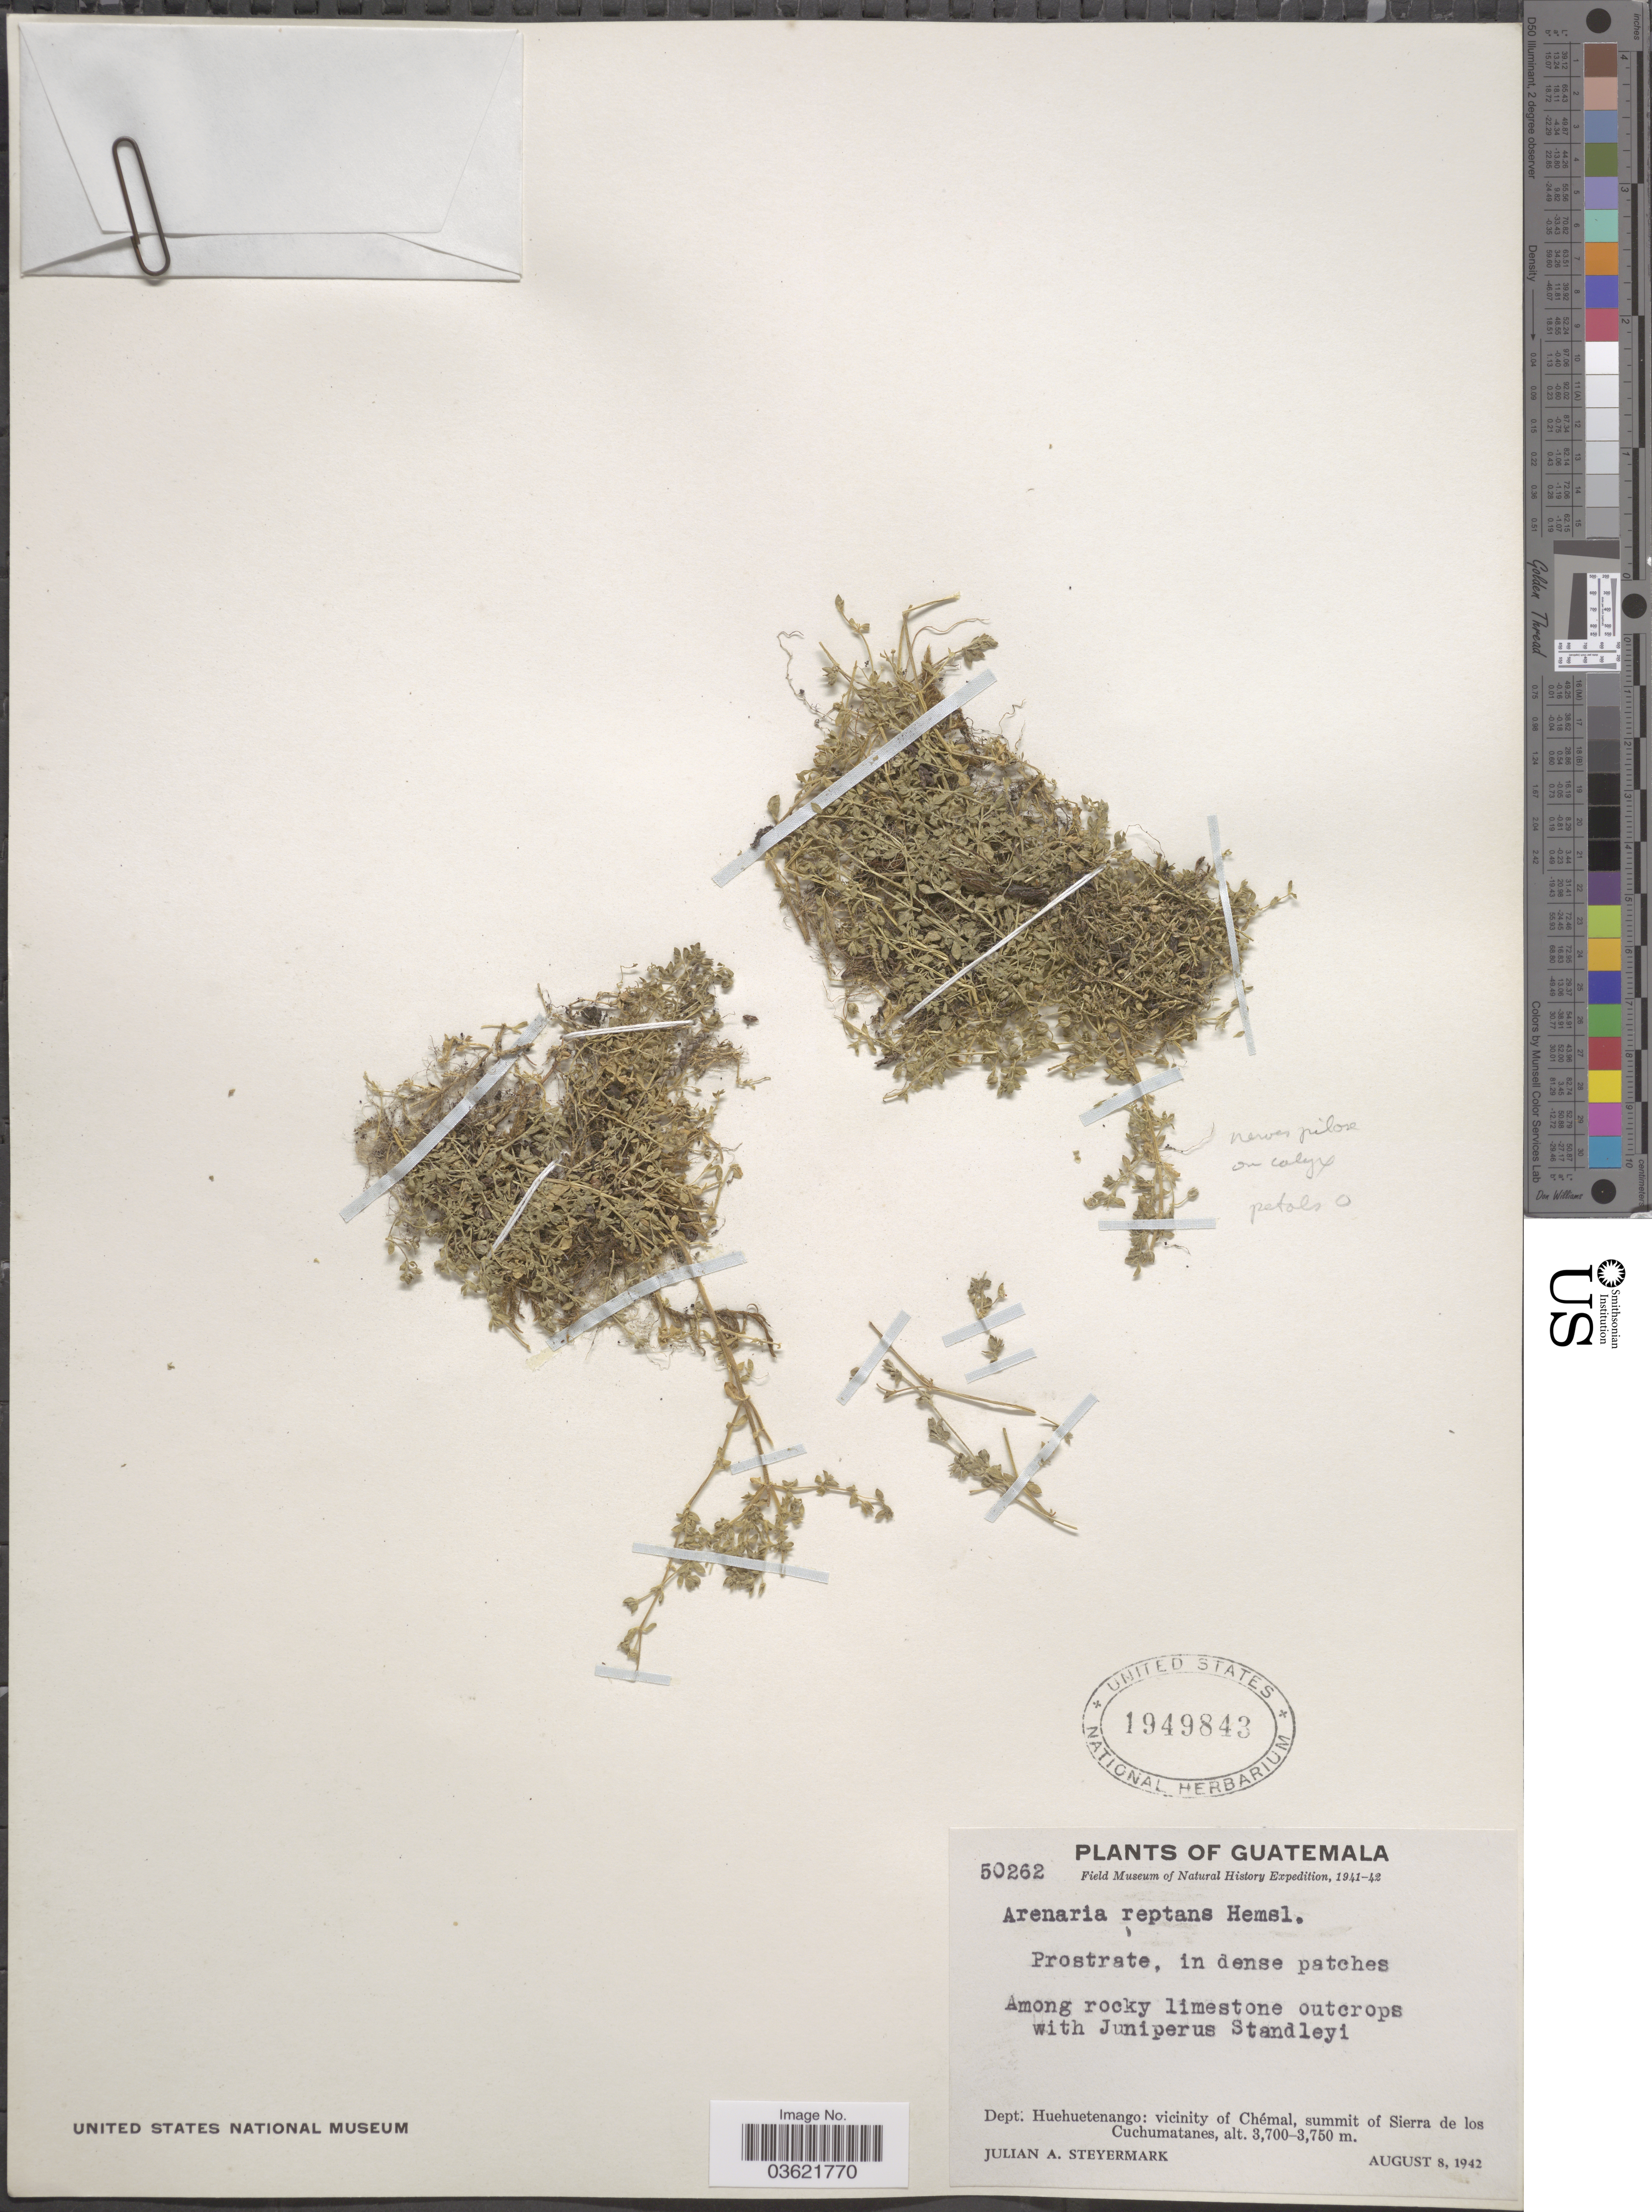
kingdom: Plantae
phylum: Tracheophyta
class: Magnoliopsida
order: Caryophyllales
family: Caryophyllaceae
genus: Arenaria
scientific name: Arenaria reptans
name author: Hemsl.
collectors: J. Steyermark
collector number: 50262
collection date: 1942-08-08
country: Guatemala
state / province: Huehuetenango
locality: Dept. Huehuetenango: vicinity of Chémal, summit of Sierra de los Cuchumatanes.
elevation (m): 3700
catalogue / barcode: US 1949843